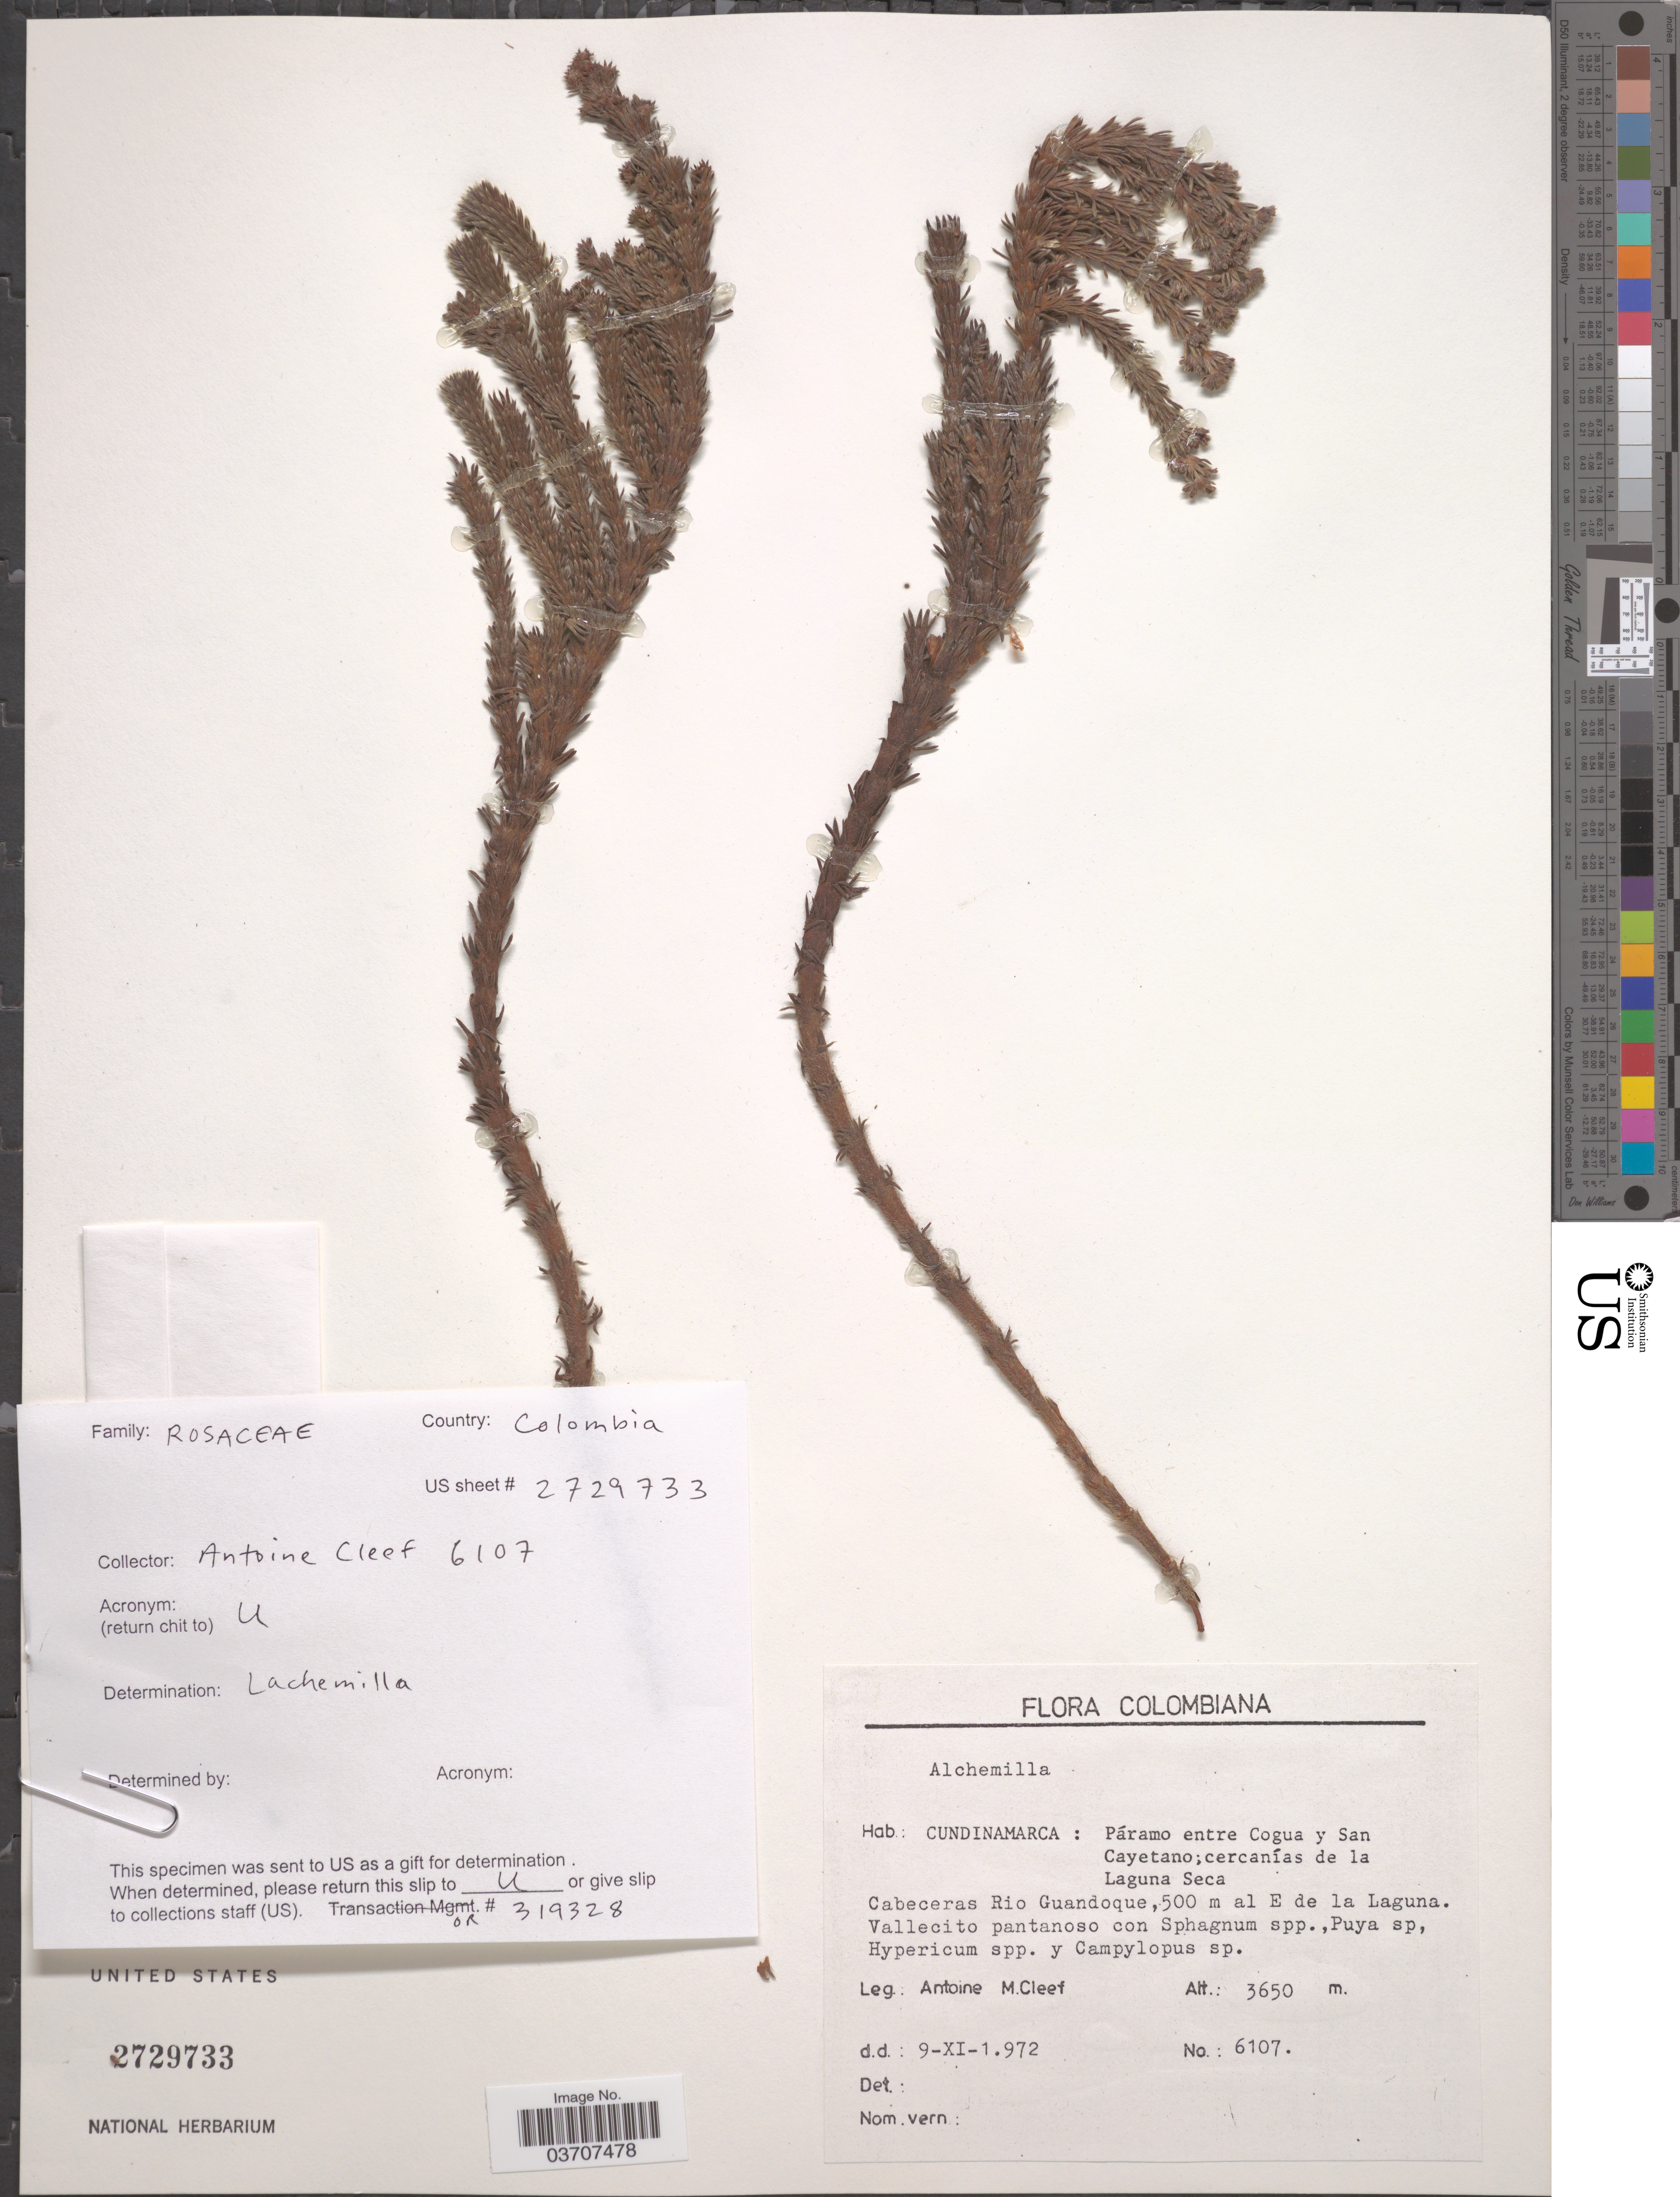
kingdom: Plantae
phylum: Tracheophyta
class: Magnoliopsida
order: Rosales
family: Rosaceae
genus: Alchemilla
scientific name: Alchemilla nivalis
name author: Kunth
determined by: Dorr, L. J., (BOT), Smithsonian Institution - National Museum of Natural History (UNITED STATES)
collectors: A. M. Cleef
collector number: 6107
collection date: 1972-11-09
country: Colombia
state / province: Cundinamarca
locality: Páramo entre Cogua y San Cayetano; cercanías de la Laguna Seca. Cabeceras Rio Guandoque, 500 m al E de la Laguna.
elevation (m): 3650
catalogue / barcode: US 2729733